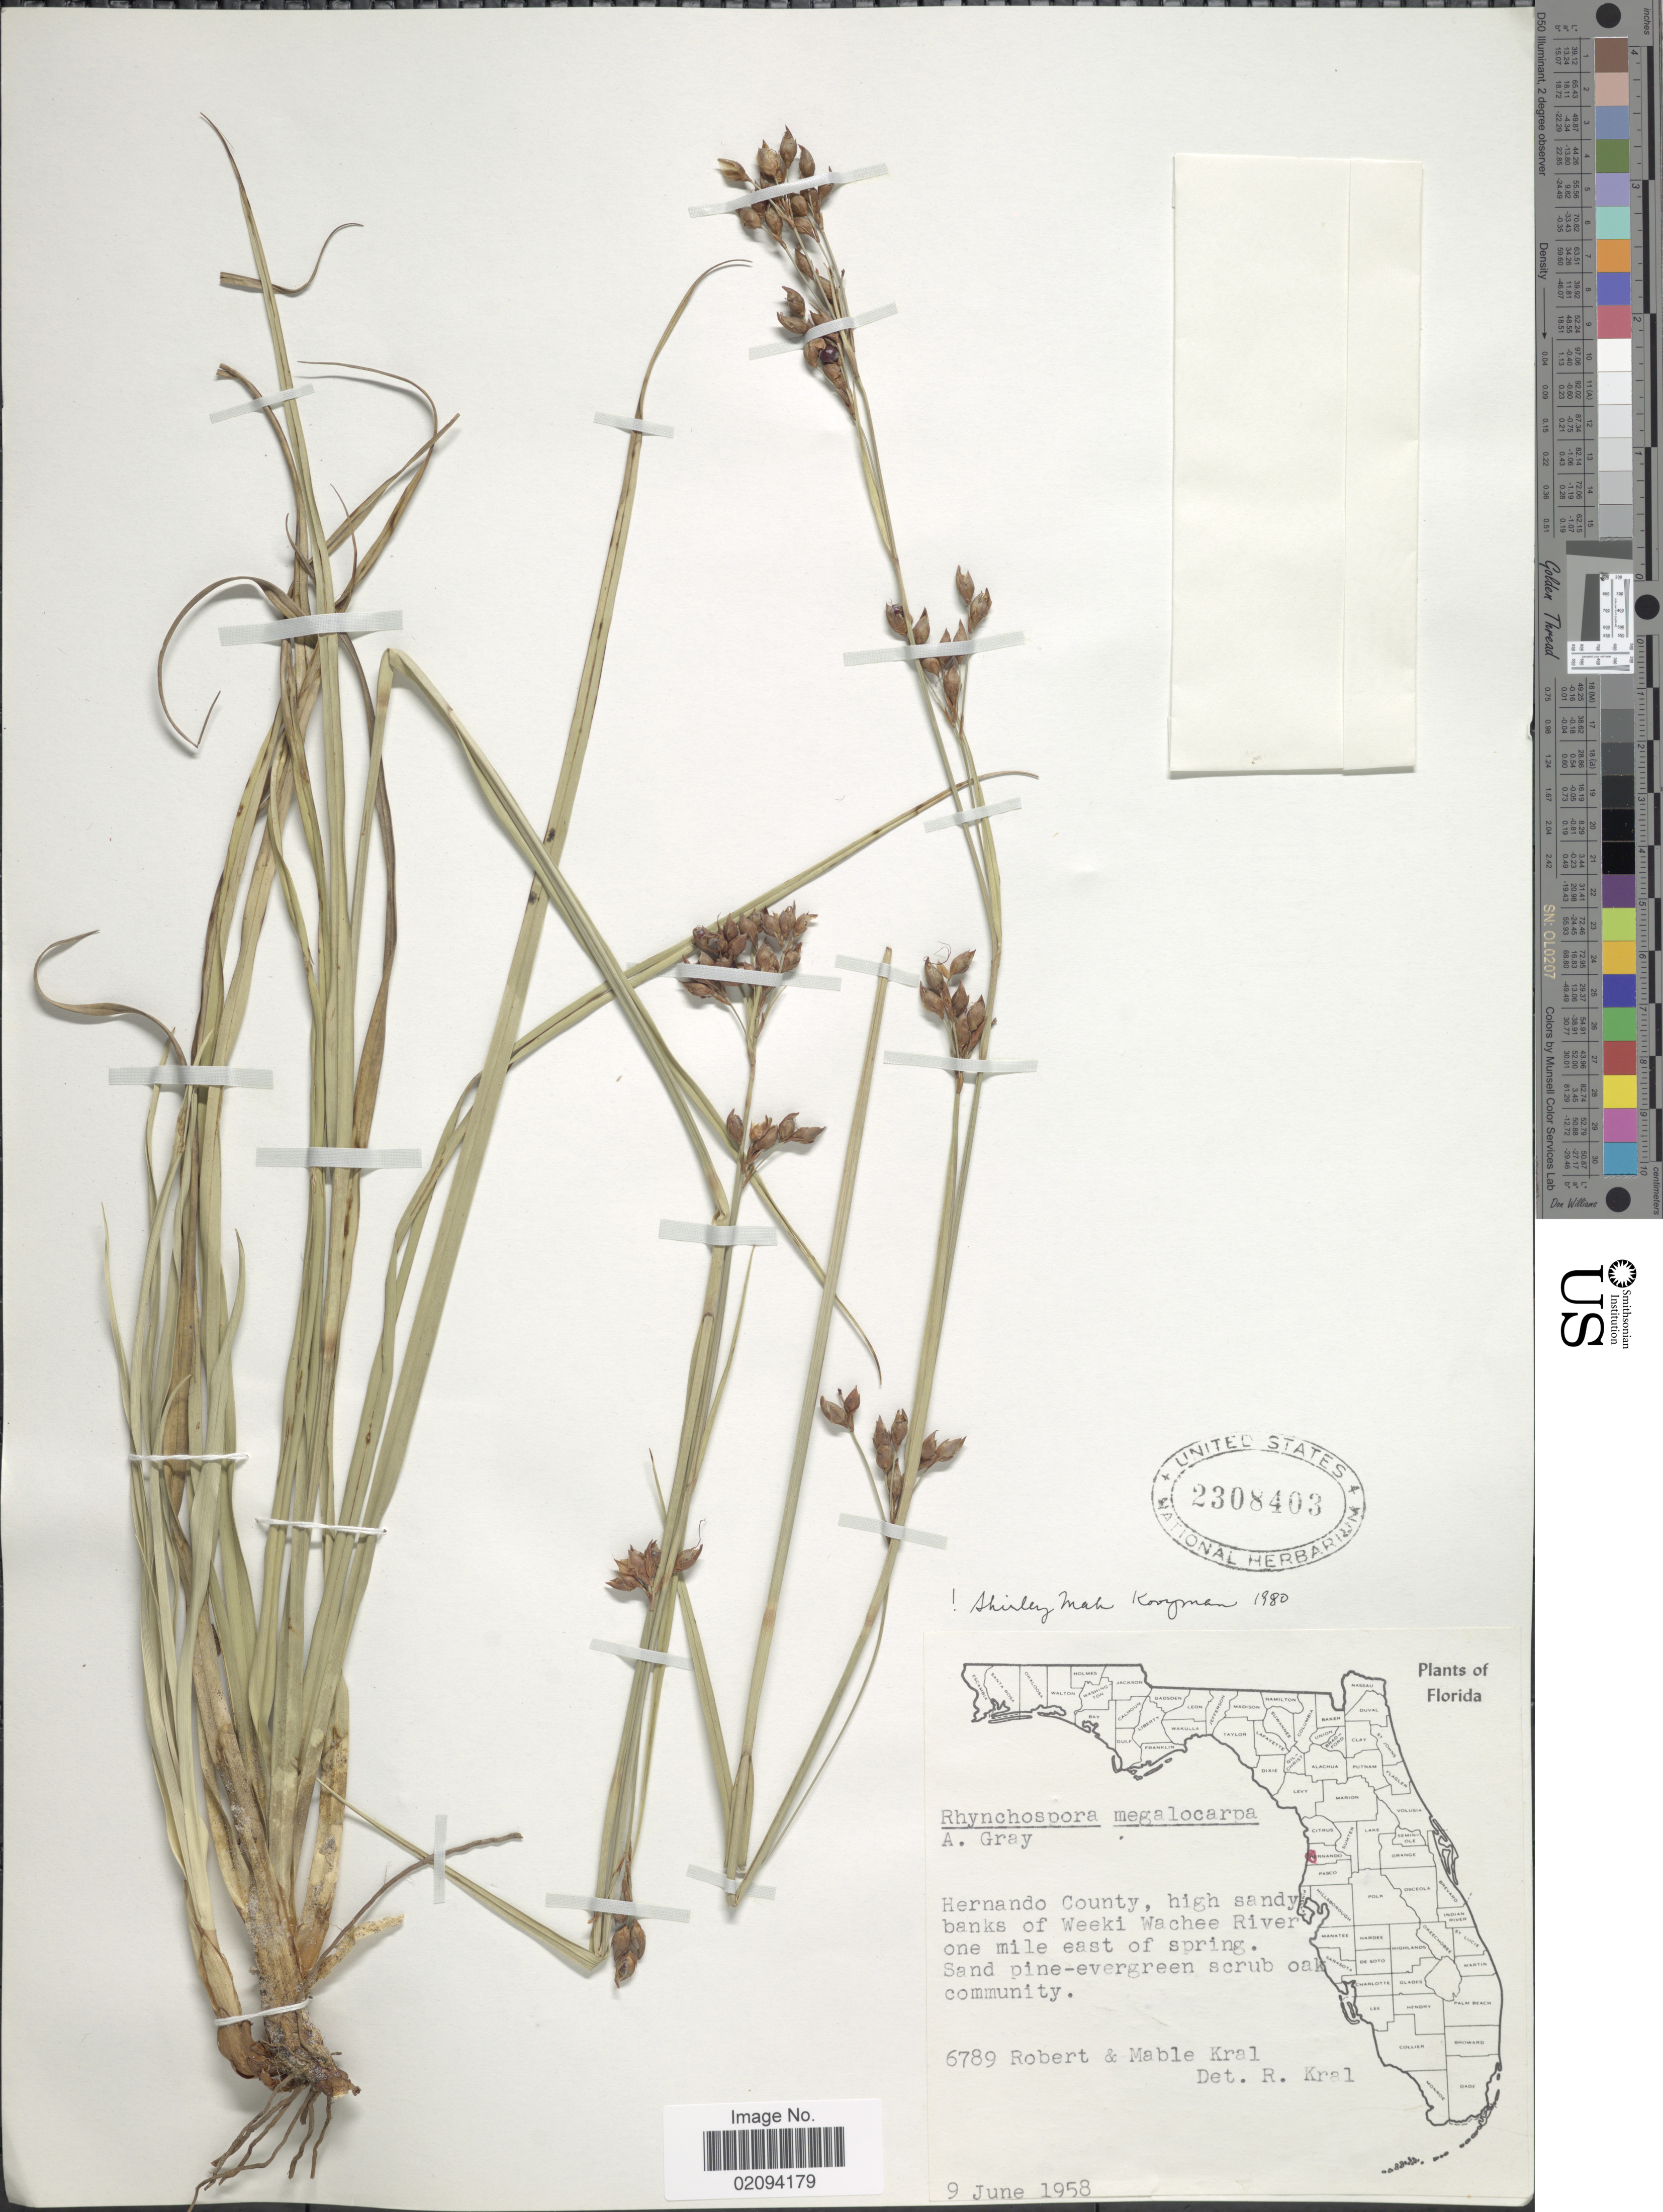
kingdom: Plantae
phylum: Tracheophyta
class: Liliopsida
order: Poales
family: Cyperaceae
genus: Rhynchospora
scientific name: Rhynchospora megalocarpa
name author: A. Gray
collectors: R. Kral & M. Kral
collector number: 6789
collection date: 1958-06-09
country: United States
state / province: Florida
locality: Hernando County, high sandy banks of Weeki Wachee River one mile east of spring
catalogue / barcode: US 2308403